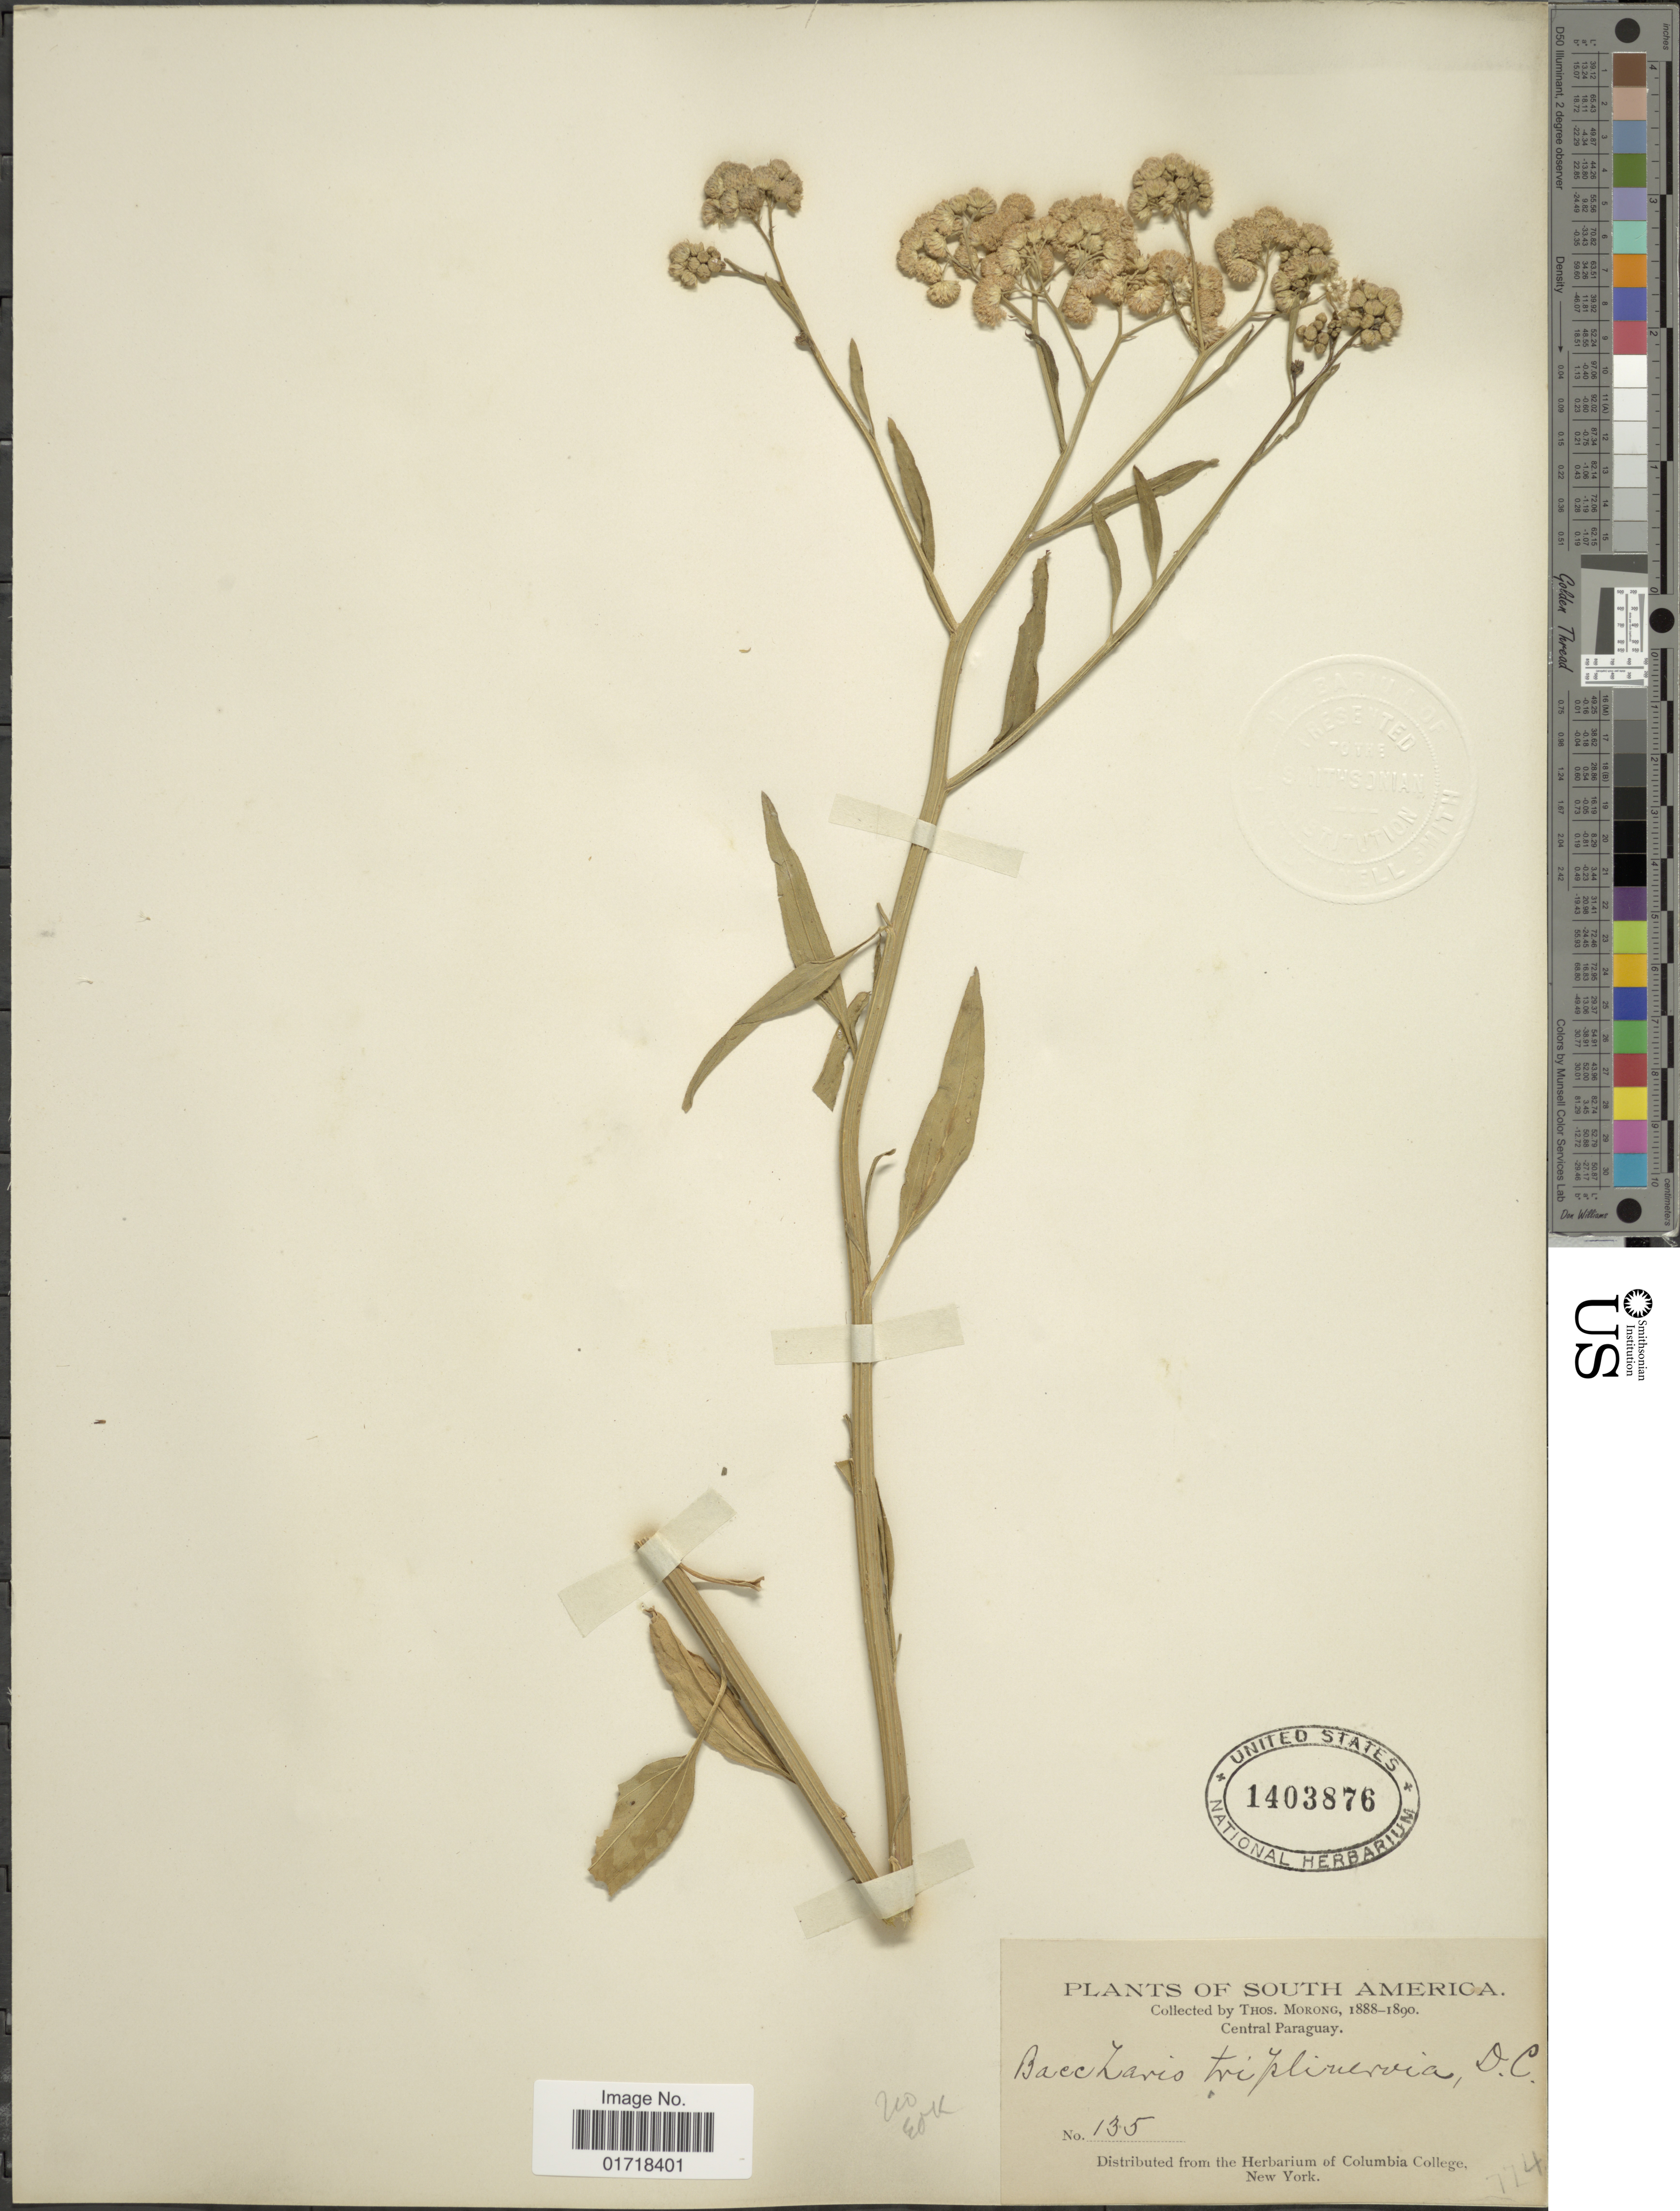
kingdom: Plantae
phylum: Tracheophyta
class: Magnoliopsida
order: Asterales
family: Asteraceae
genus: Baccharidastrum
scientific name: Baccharidastrum triplinervium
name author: (Less.) Cabrera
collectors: ex herb. T. Morong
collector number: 135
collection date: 1888/1890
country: Paraguay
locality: Central Paraguay.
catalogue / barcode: US 1403876